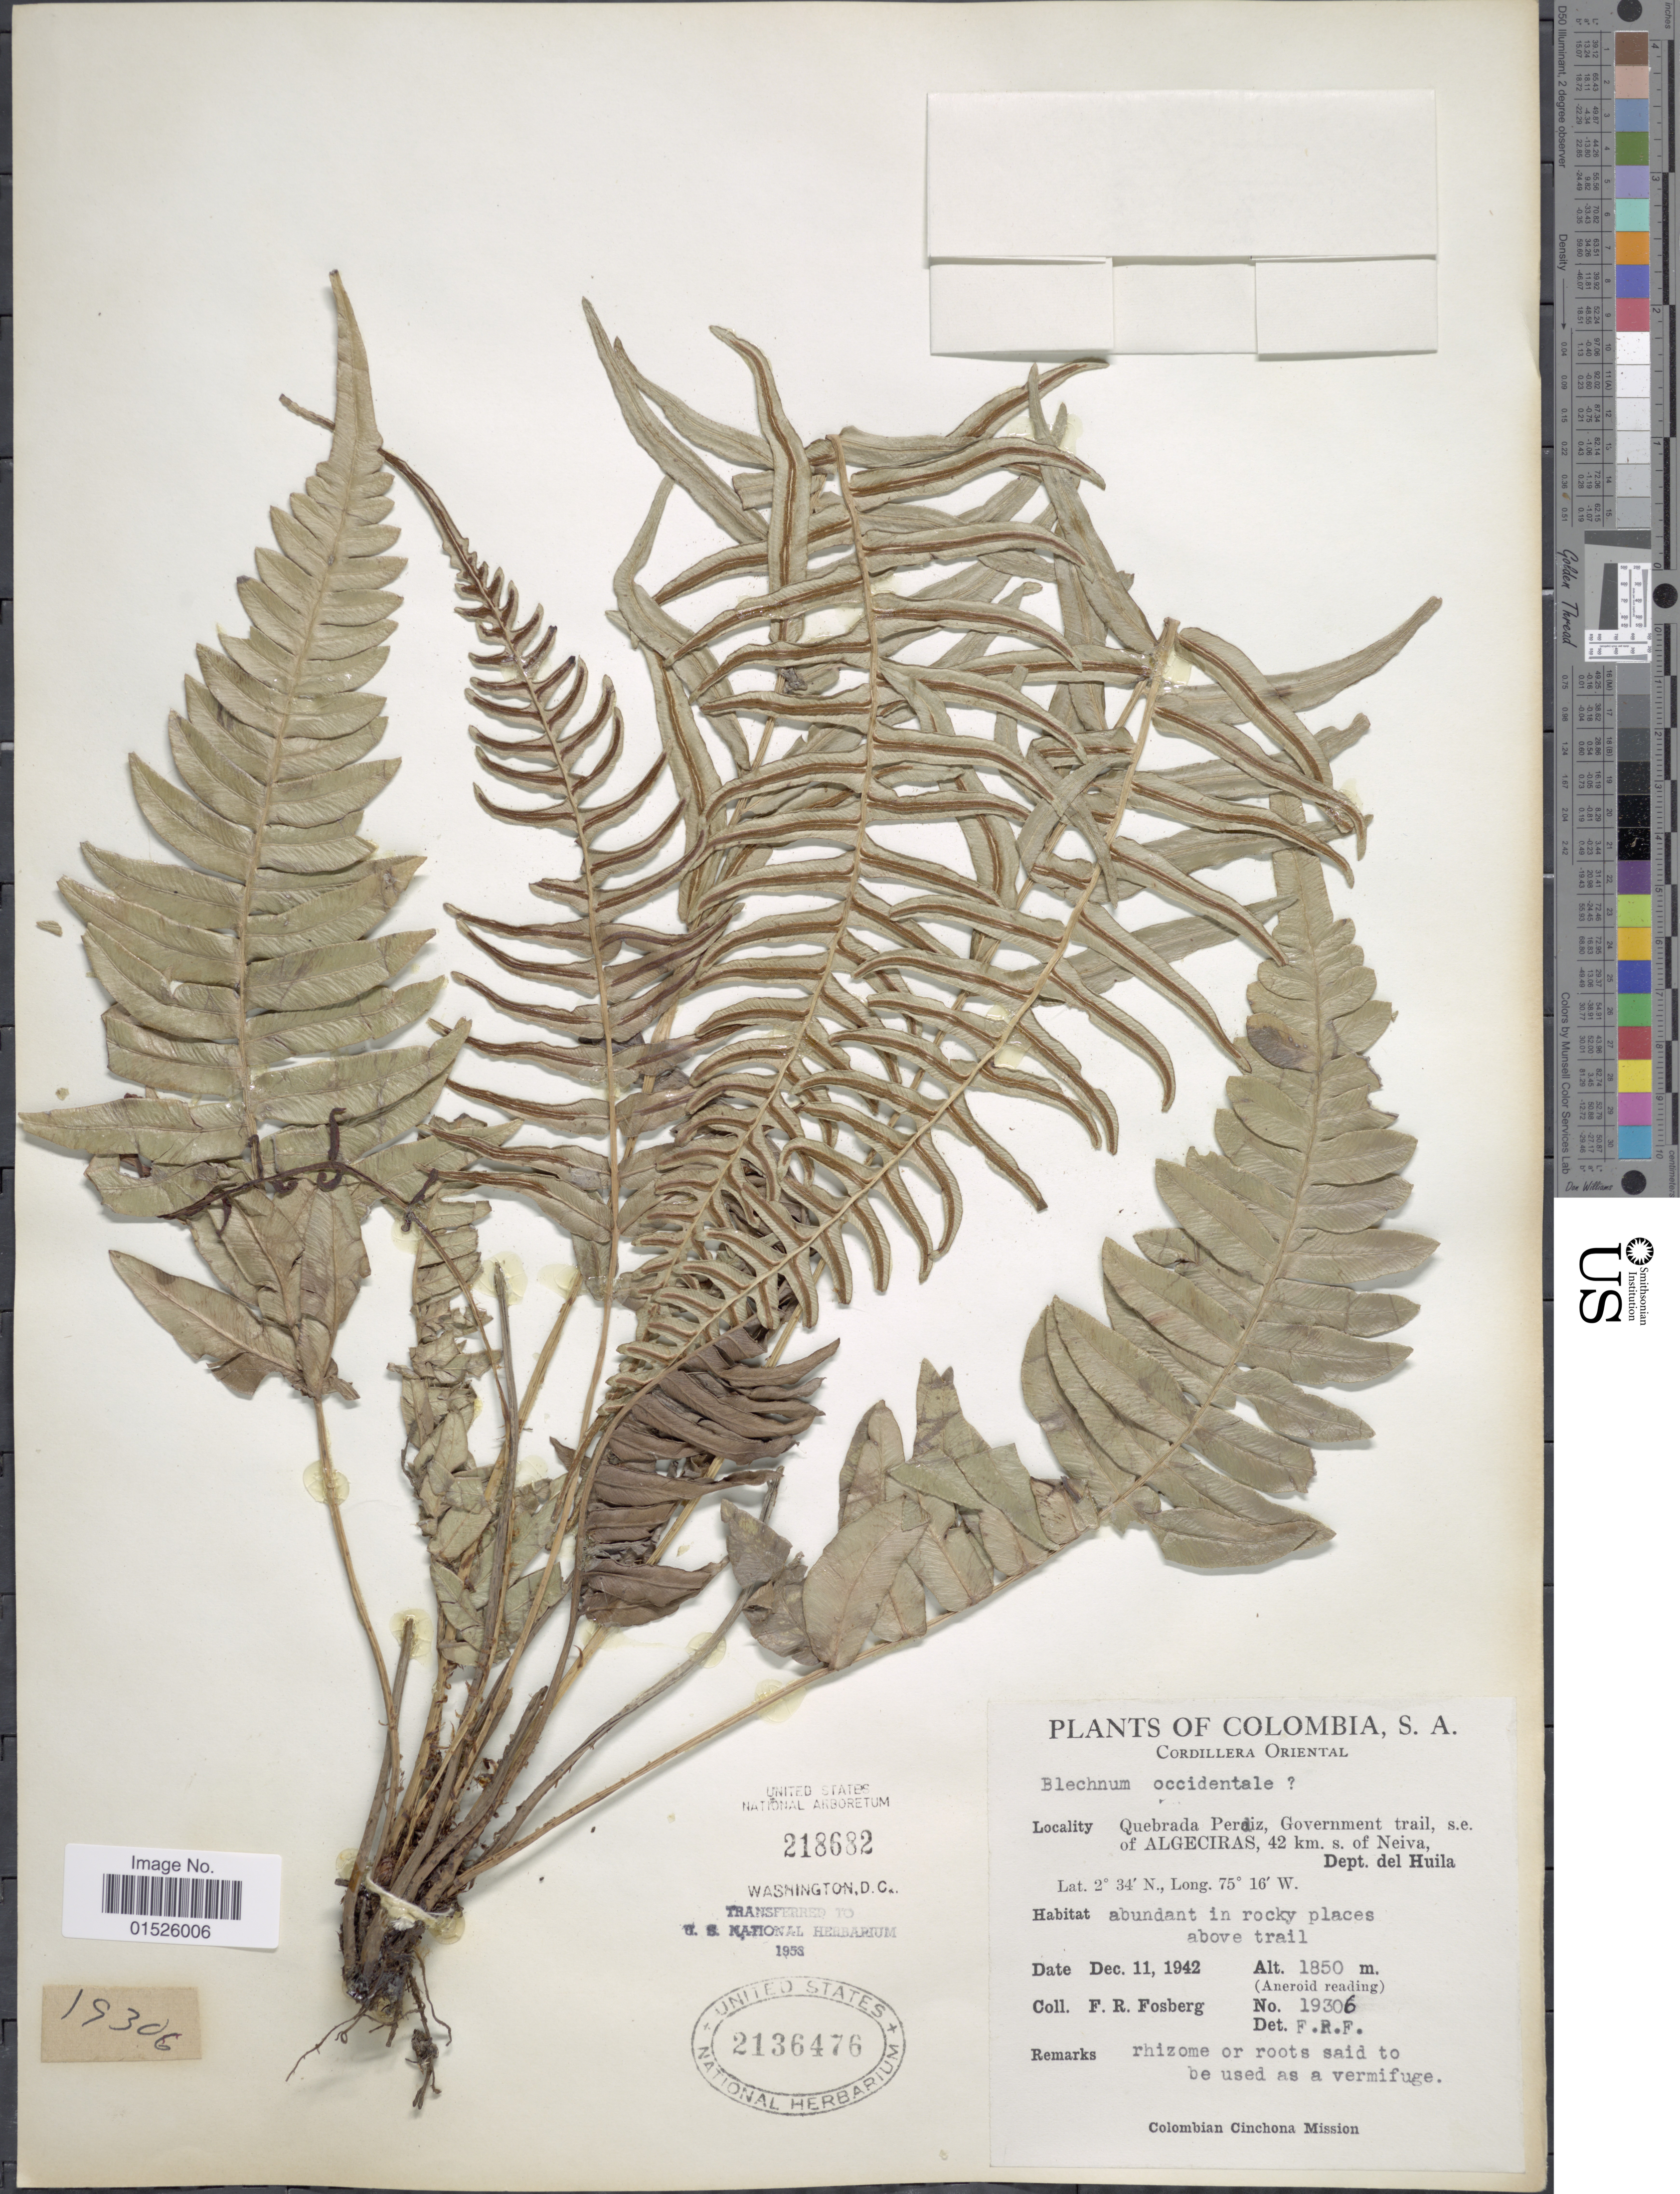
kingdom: Plantae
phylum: Tracheophyta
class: Polypodiopsida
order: Polypodiales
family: Blechnaceae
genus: Blechnum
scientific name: Blechnum glandulosum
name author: Link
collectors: F. R. Fosberg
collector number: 19306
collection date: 1942-12-11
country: Colombia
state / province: Huila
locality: Colombia, S. A. Cordillera Oriental, Quebrada Perdiz, Government trail, s.e. of Algeciras, 42 km. s. of Neiva, Dept. del Huila.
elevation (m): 1850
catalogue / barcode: US 2136476